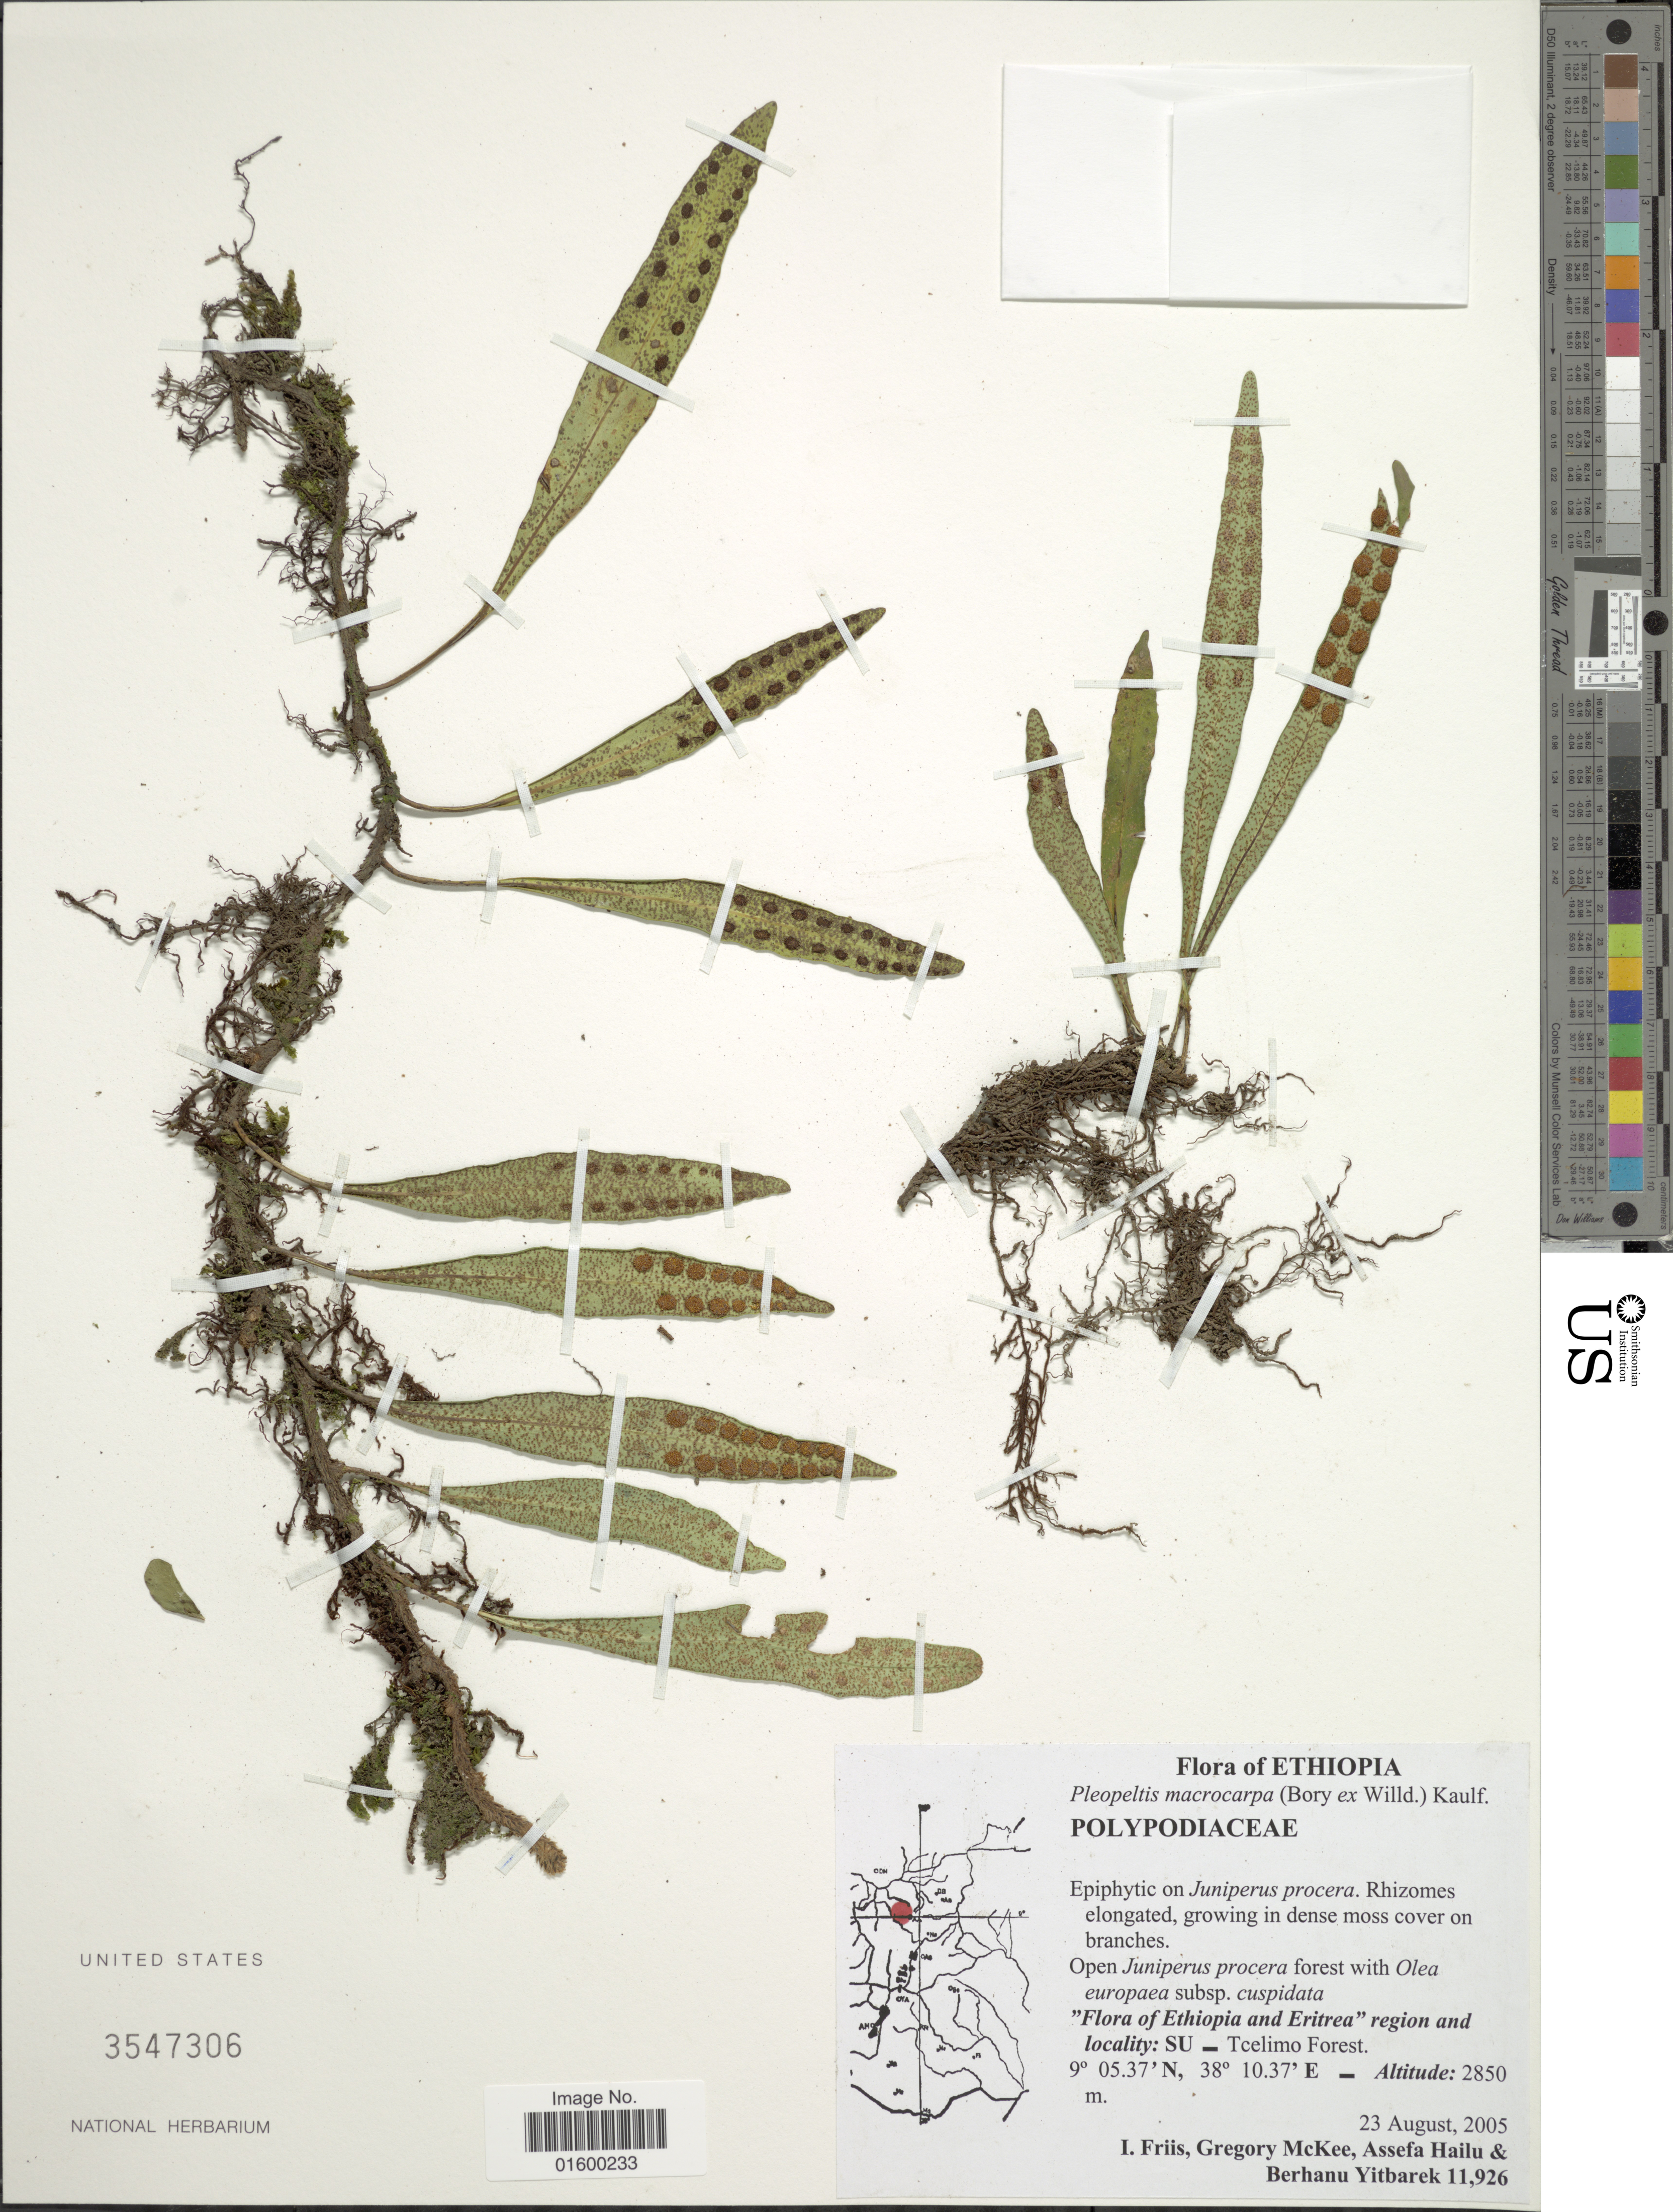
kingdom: Plantae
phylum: Tracheophyta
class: Polypodiopsida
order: Polypodiales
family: Polypodiaceae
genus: Pleopeltis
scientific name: Pleopeltis macrocarpa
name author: (Bory ex Willd.) Kaulf.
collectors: I. Friis, G. S. McKee, A. Hailu & B. Yitbarek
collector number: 11926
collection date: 2005-08-23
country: Ethiopia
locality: Ethiopia and Eritrea region, Tcelimo Forest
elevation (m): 2850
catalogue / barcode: US 3547306